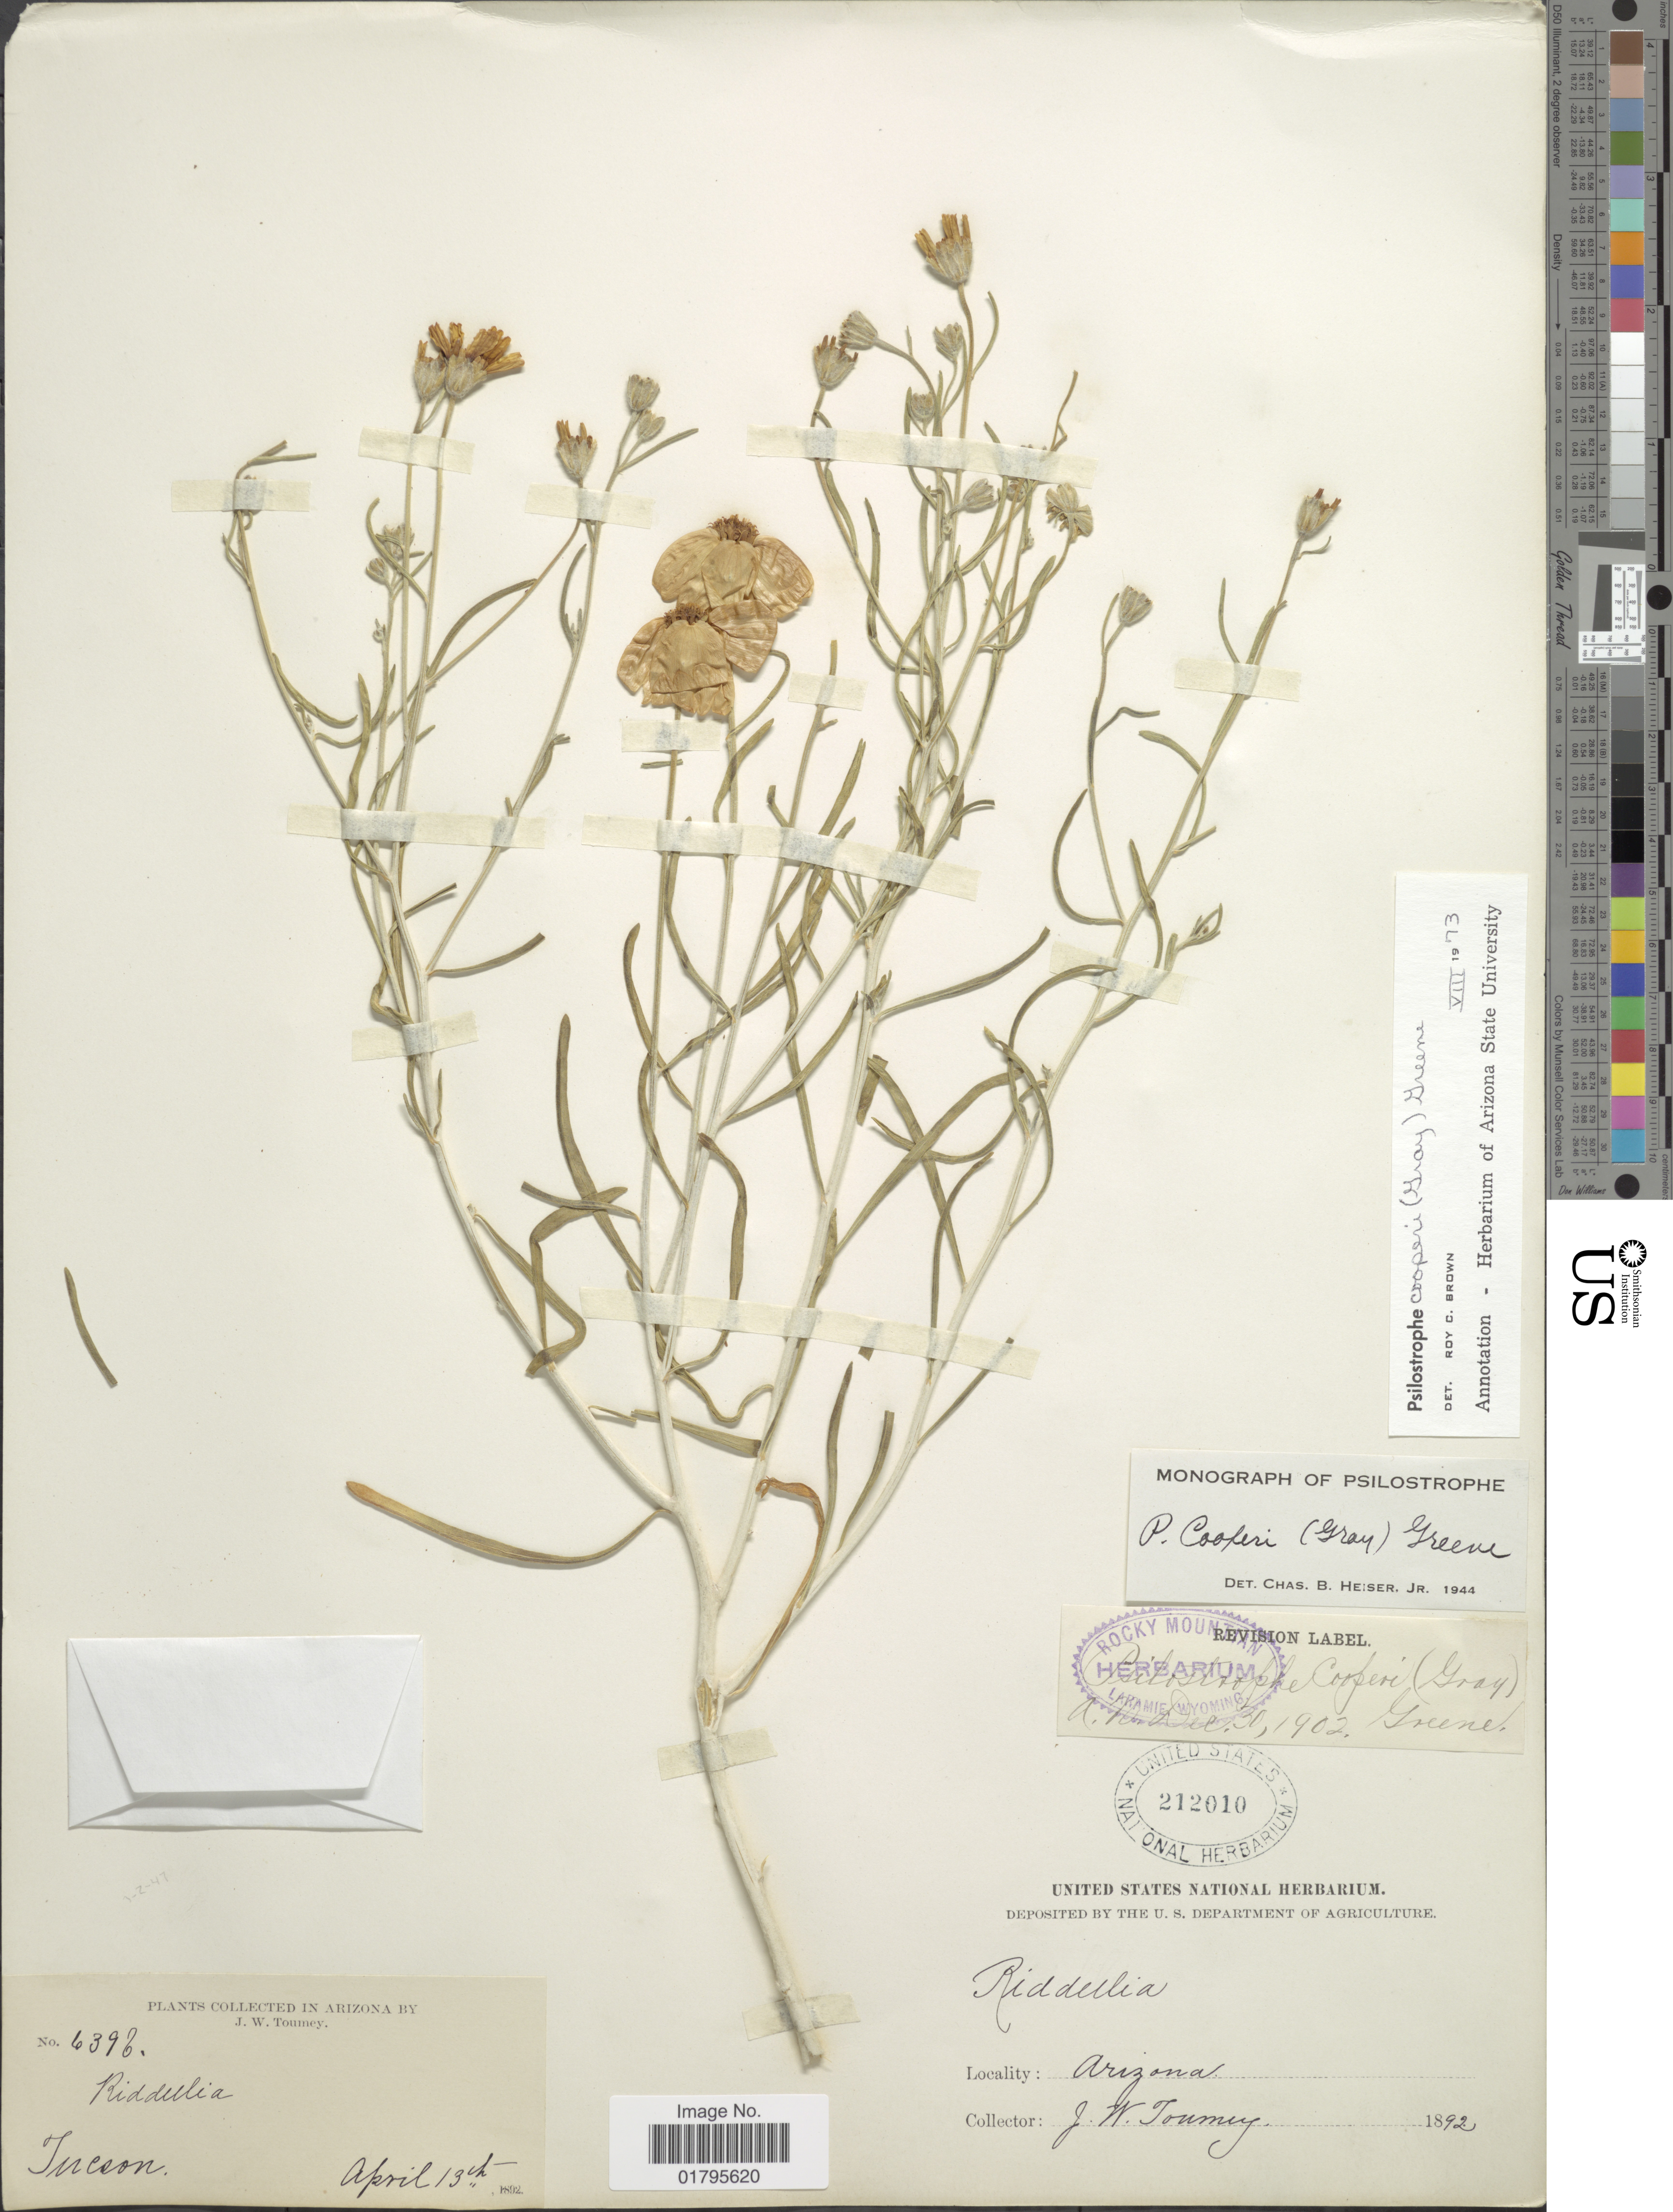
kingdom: Plantae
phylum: Tracheophyta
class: Magnoliopsida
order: Asterales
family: Asteraceae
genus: Psilostrophe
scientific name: Psilostrophe cooperi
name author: (A. Gray) Greene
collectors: J. Tourney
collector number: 6396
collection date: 1892-04-13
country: United States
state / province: Arizona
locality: Tucson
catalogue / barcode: US 212010